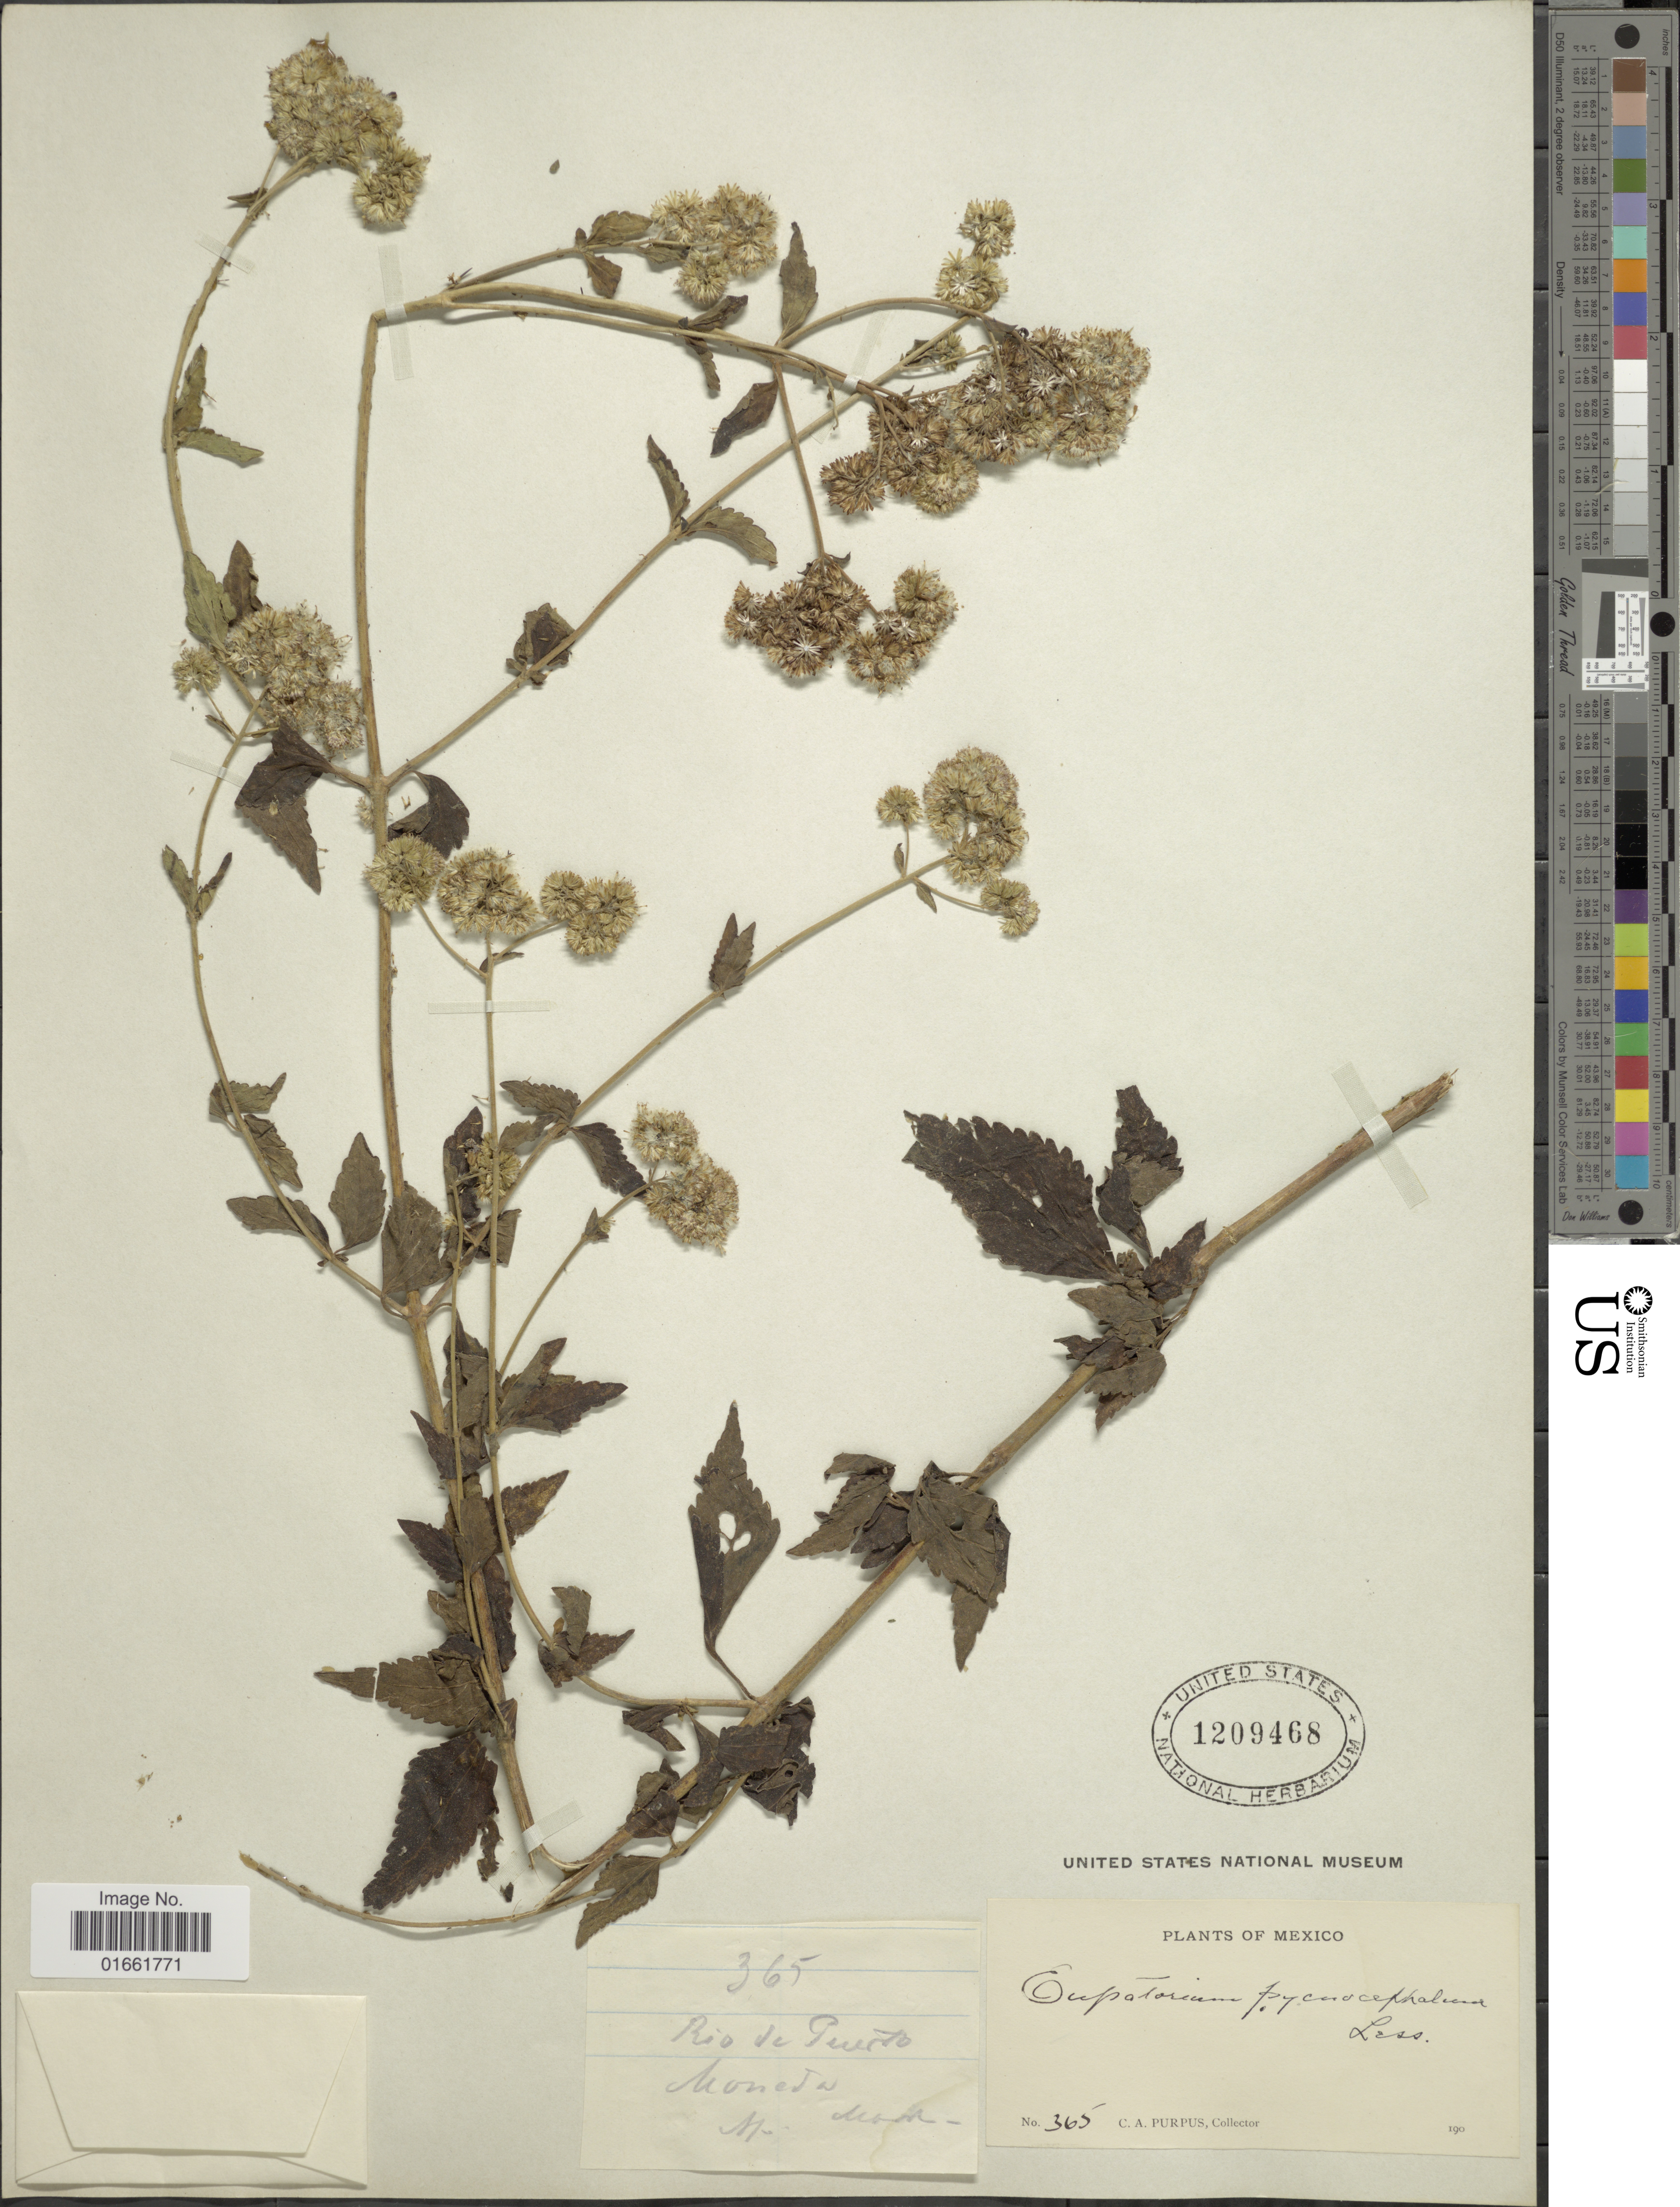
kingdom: Plantae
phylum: Tracheophyta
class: Magnoliopsida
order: Asterales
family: Asteraceae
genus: Fleischmannia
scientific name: Fleischmannia pratensis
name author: (Klatt) R.M. King & H. Rob.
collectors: C. A. Purpus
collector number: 365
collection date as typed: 190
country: Mexico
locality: Rio de Puerto, Moneda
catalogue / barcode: US 1209468